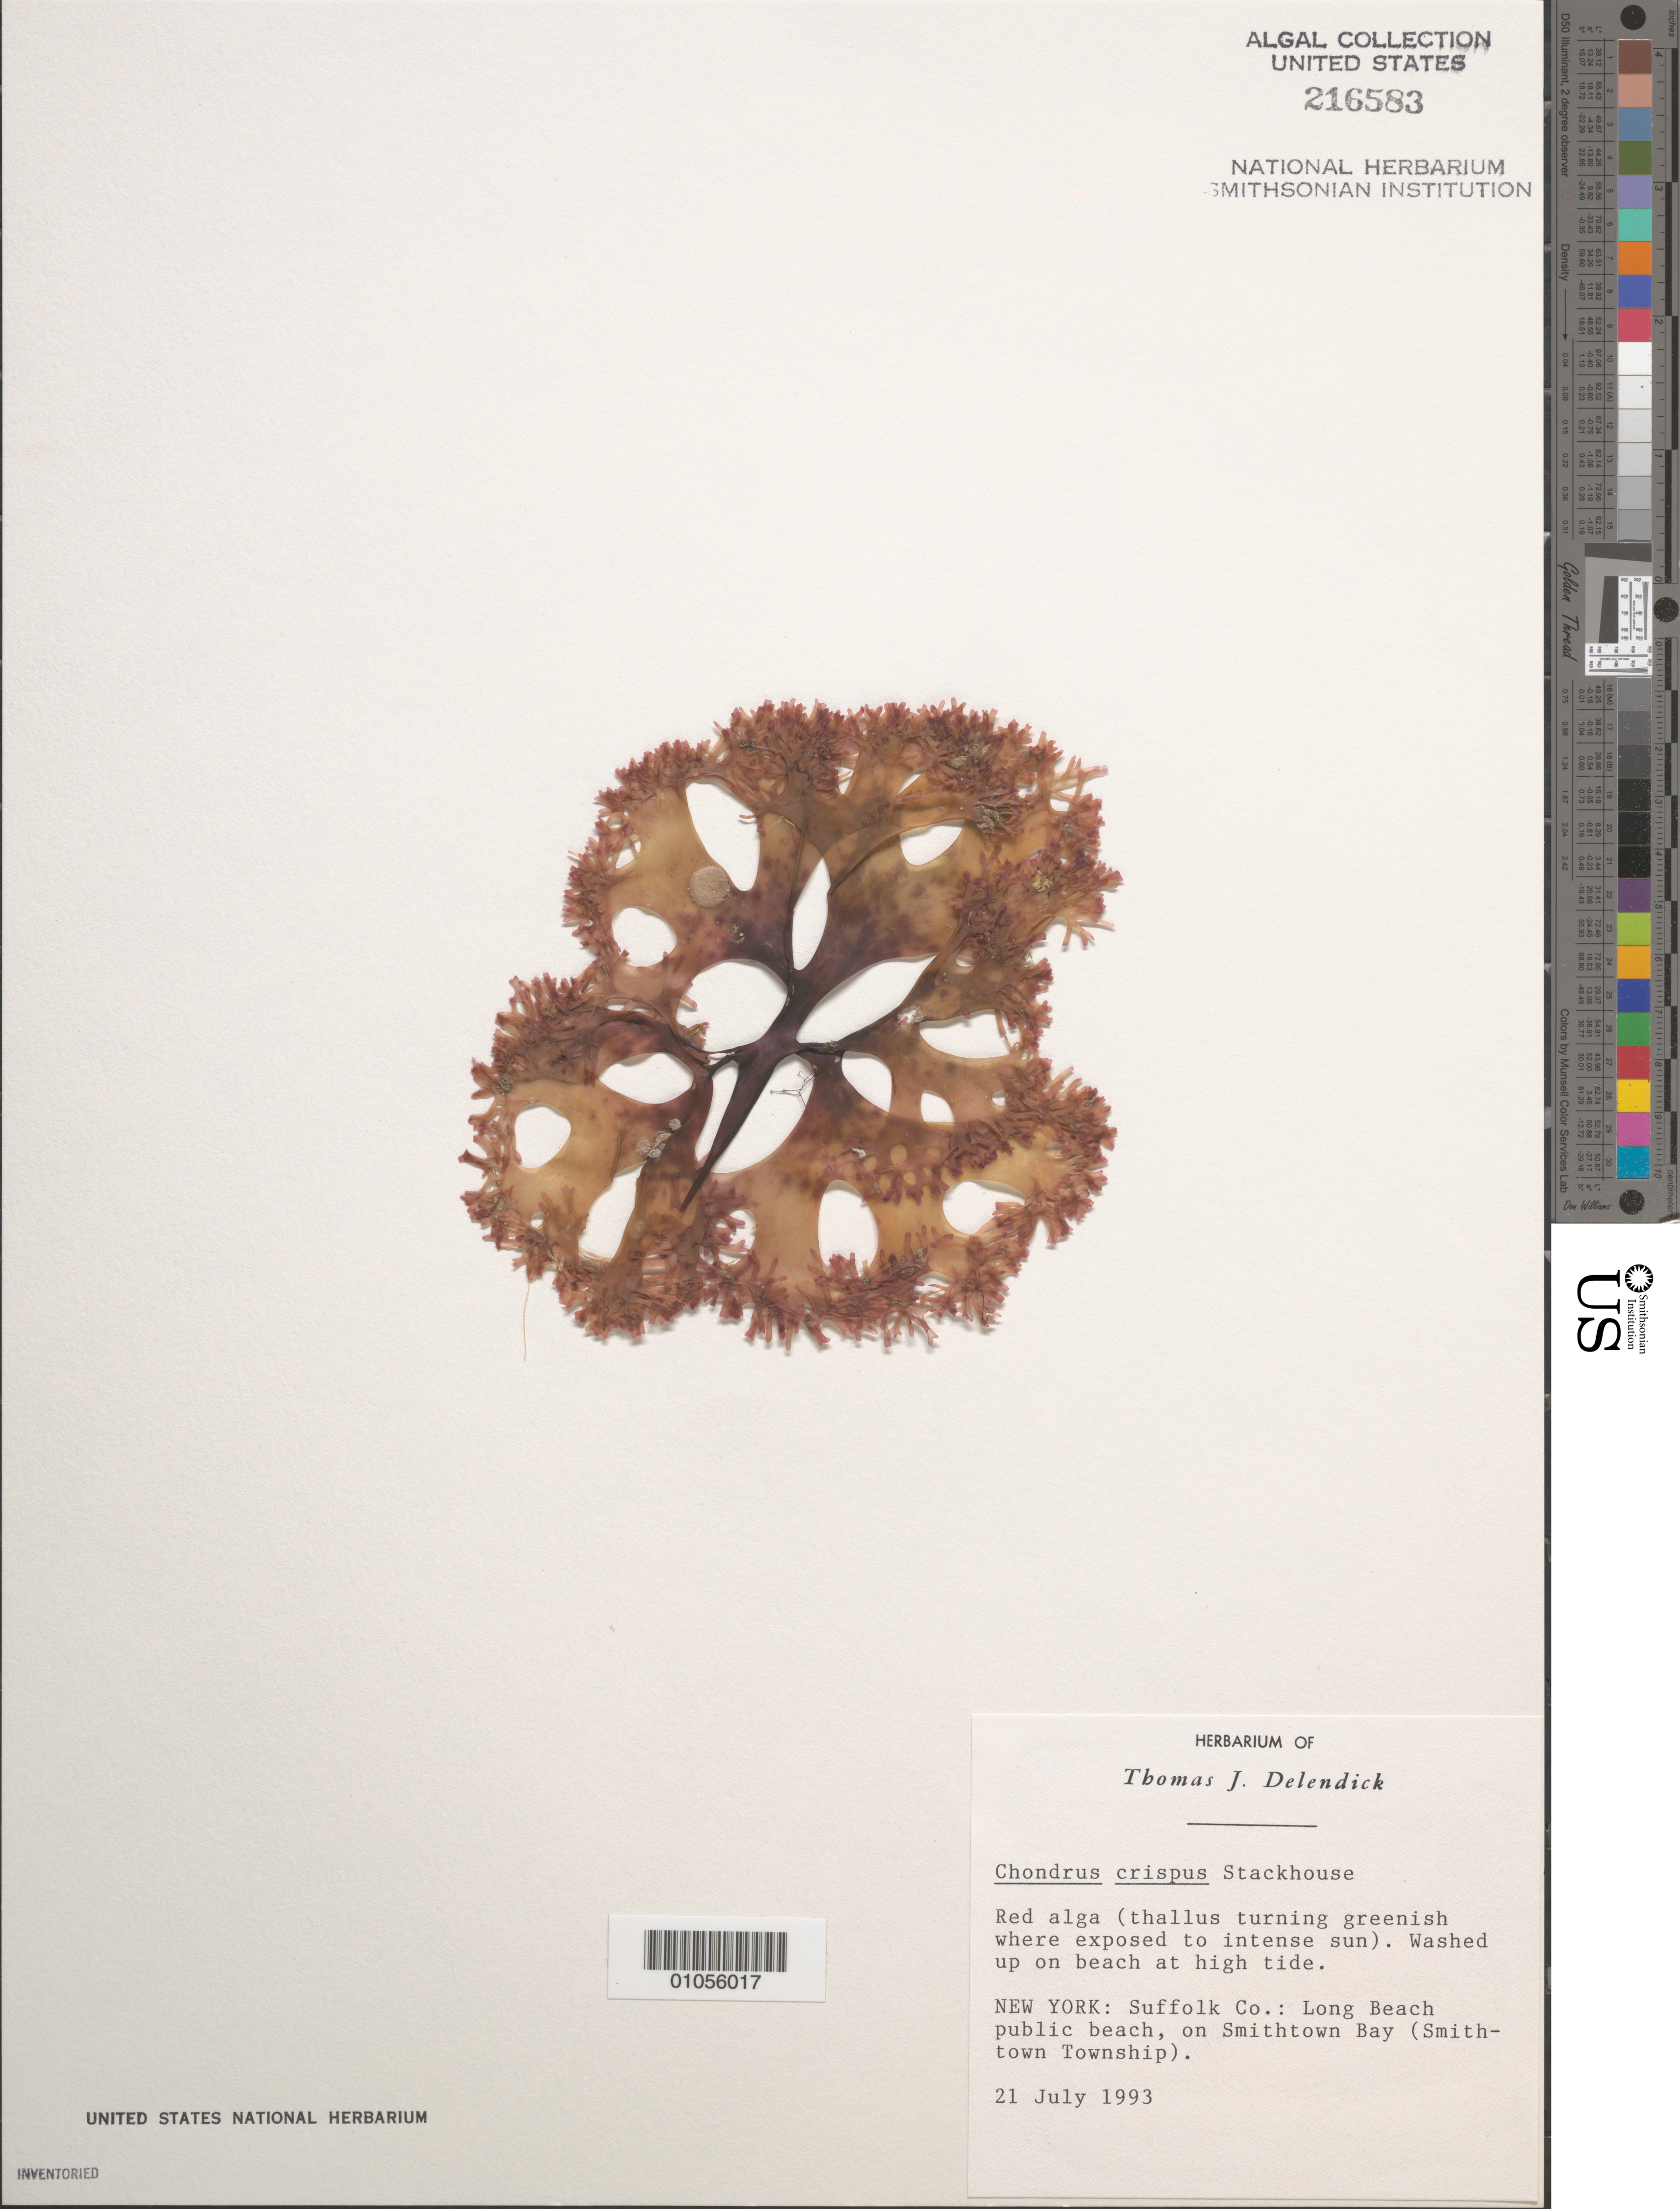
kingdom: Plantae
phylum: Rhodophyta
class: Florideophyceae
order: Gigartinales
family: Gigartinaceae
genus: Chondrus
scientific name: Chondrus crispus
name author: Stackh.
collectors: T. Delendick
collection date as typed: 21 Jul 1993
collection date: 1993-07-21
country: United States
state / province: New York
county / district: Suffolk County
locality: Long Beach public beach, Smithtown Bay (Smithtown Township)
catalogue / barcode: US 216583